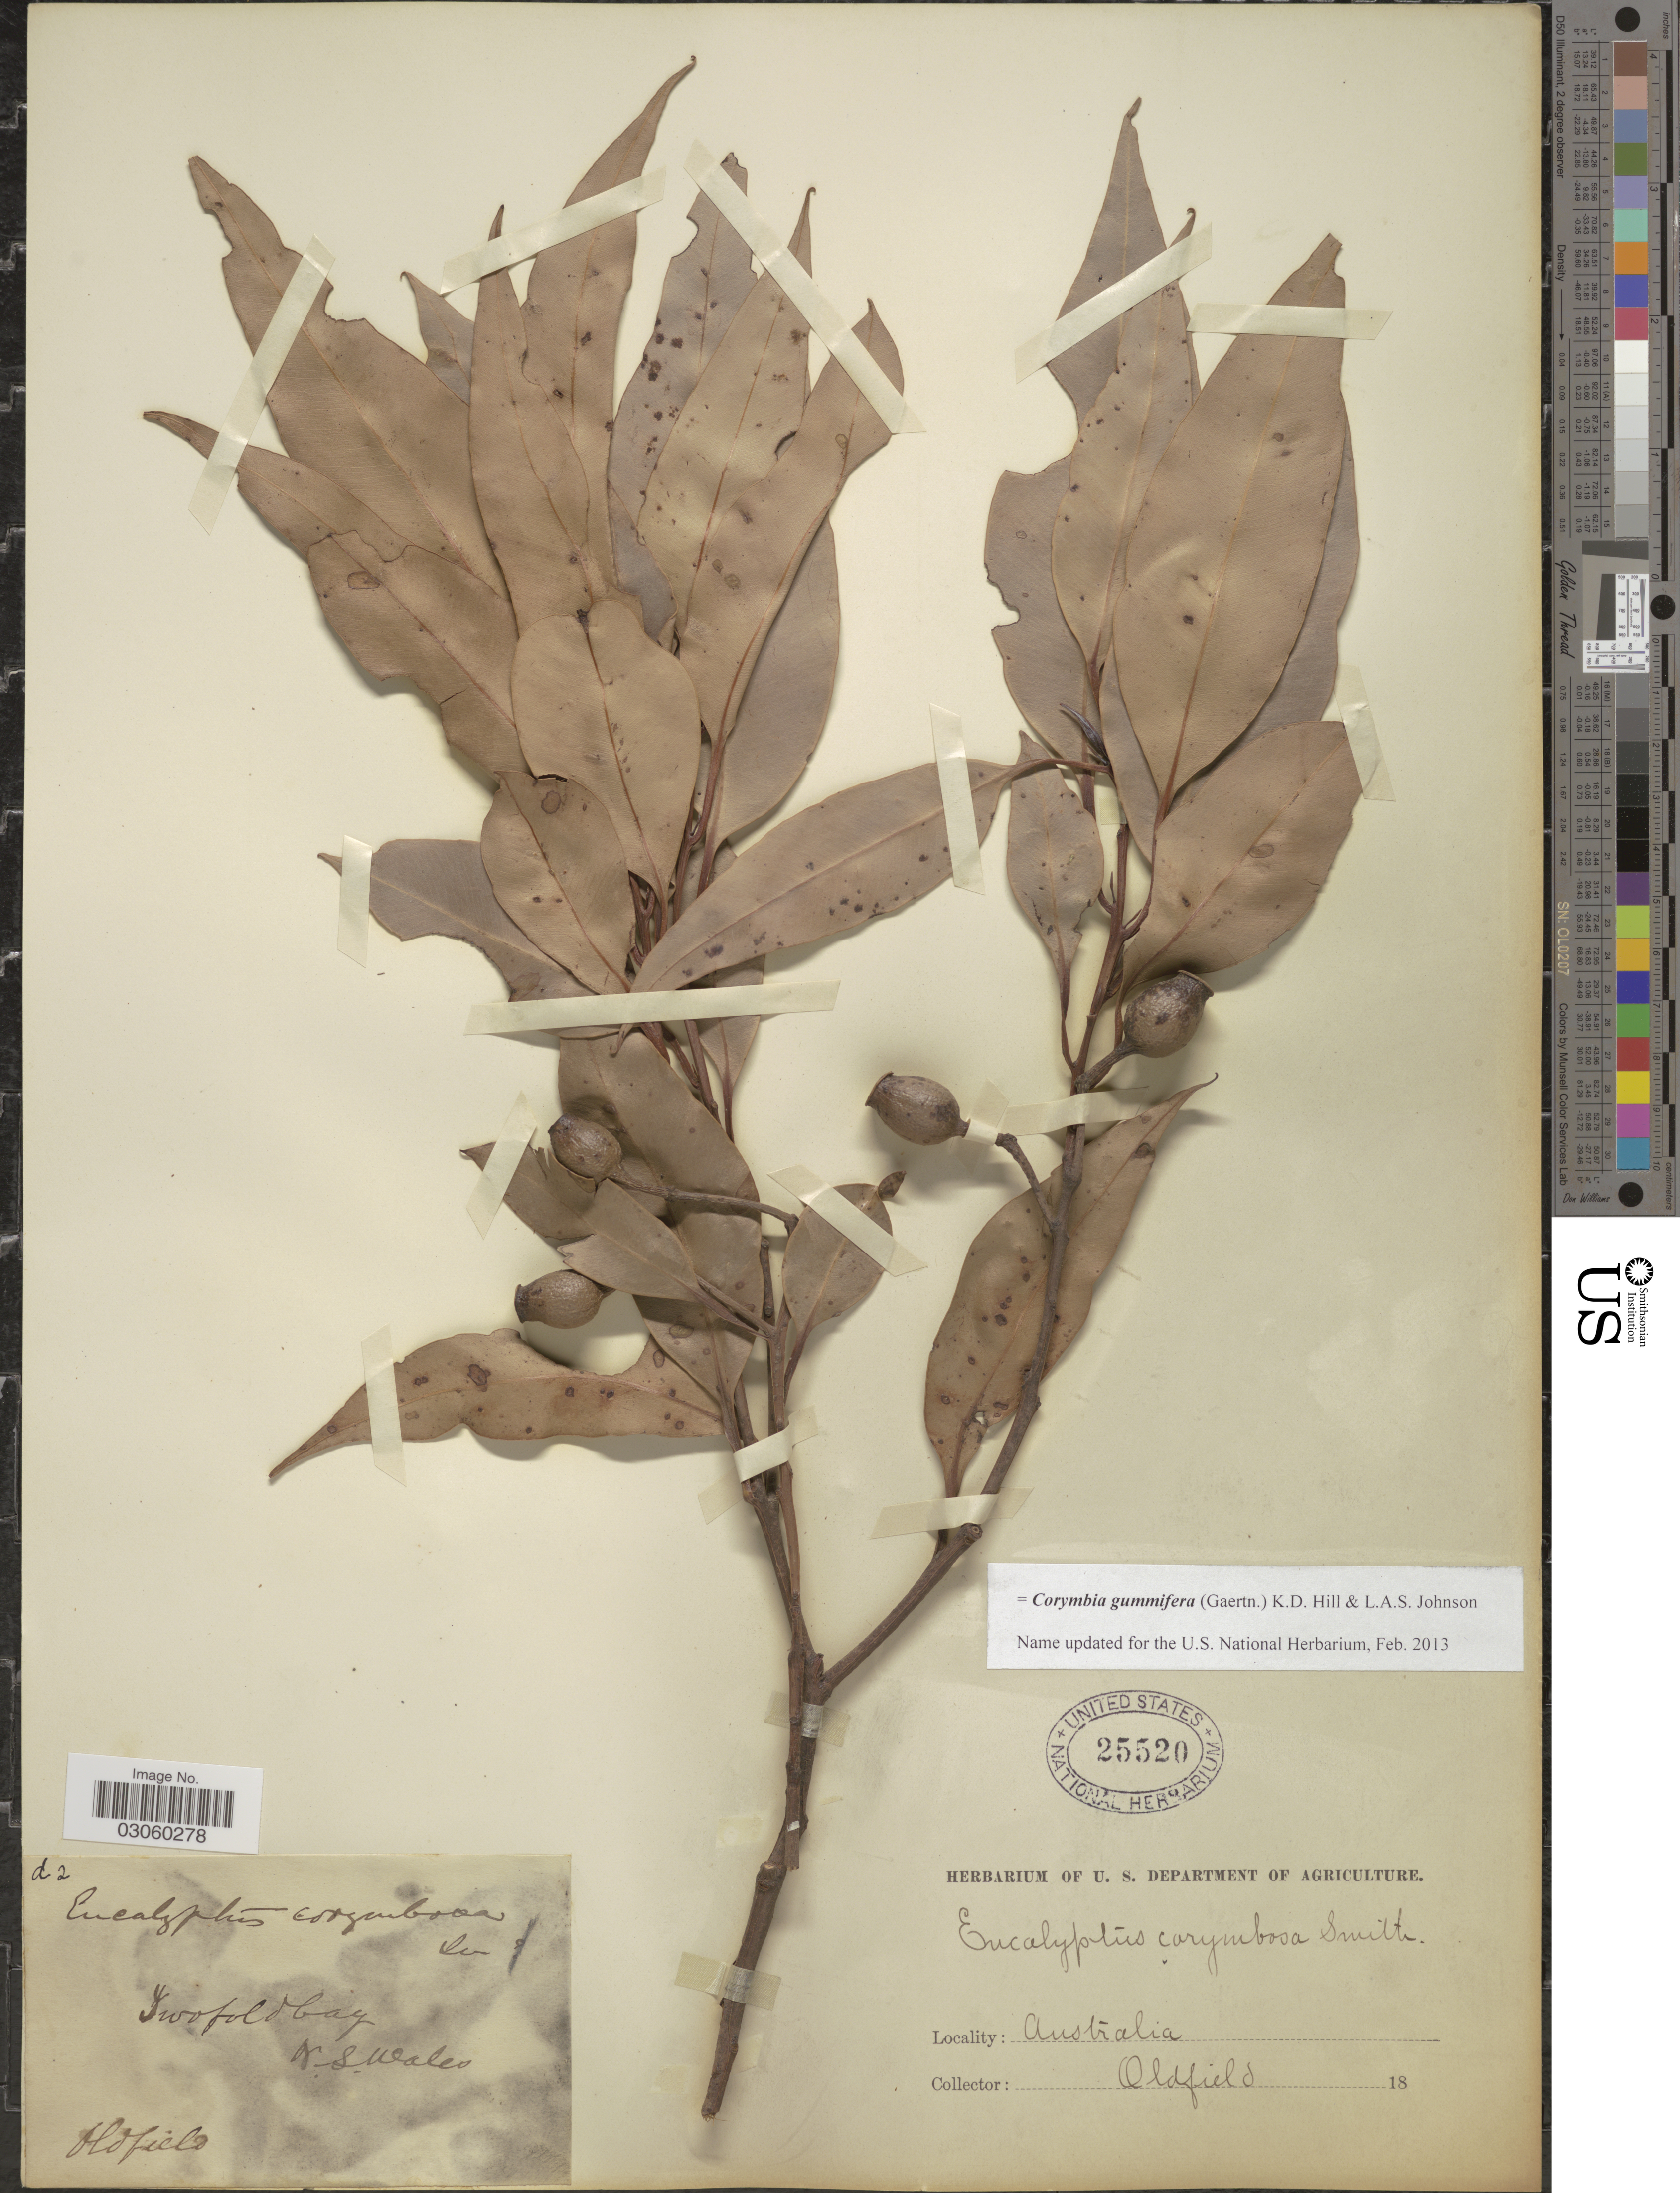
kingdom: Plantae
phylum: Tracheophyta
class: Magnoliopsida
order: Myrtales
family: Myrtaceae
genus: Corymbia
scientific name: Corymbia gummifera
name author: (Gaertn.) K.D. Hill & L.A.S. Johnson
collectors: Oldfield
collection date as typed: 18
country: Australia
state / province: New South Wales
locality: Twofold bay. N.S. Wales.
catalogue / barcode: US 25520